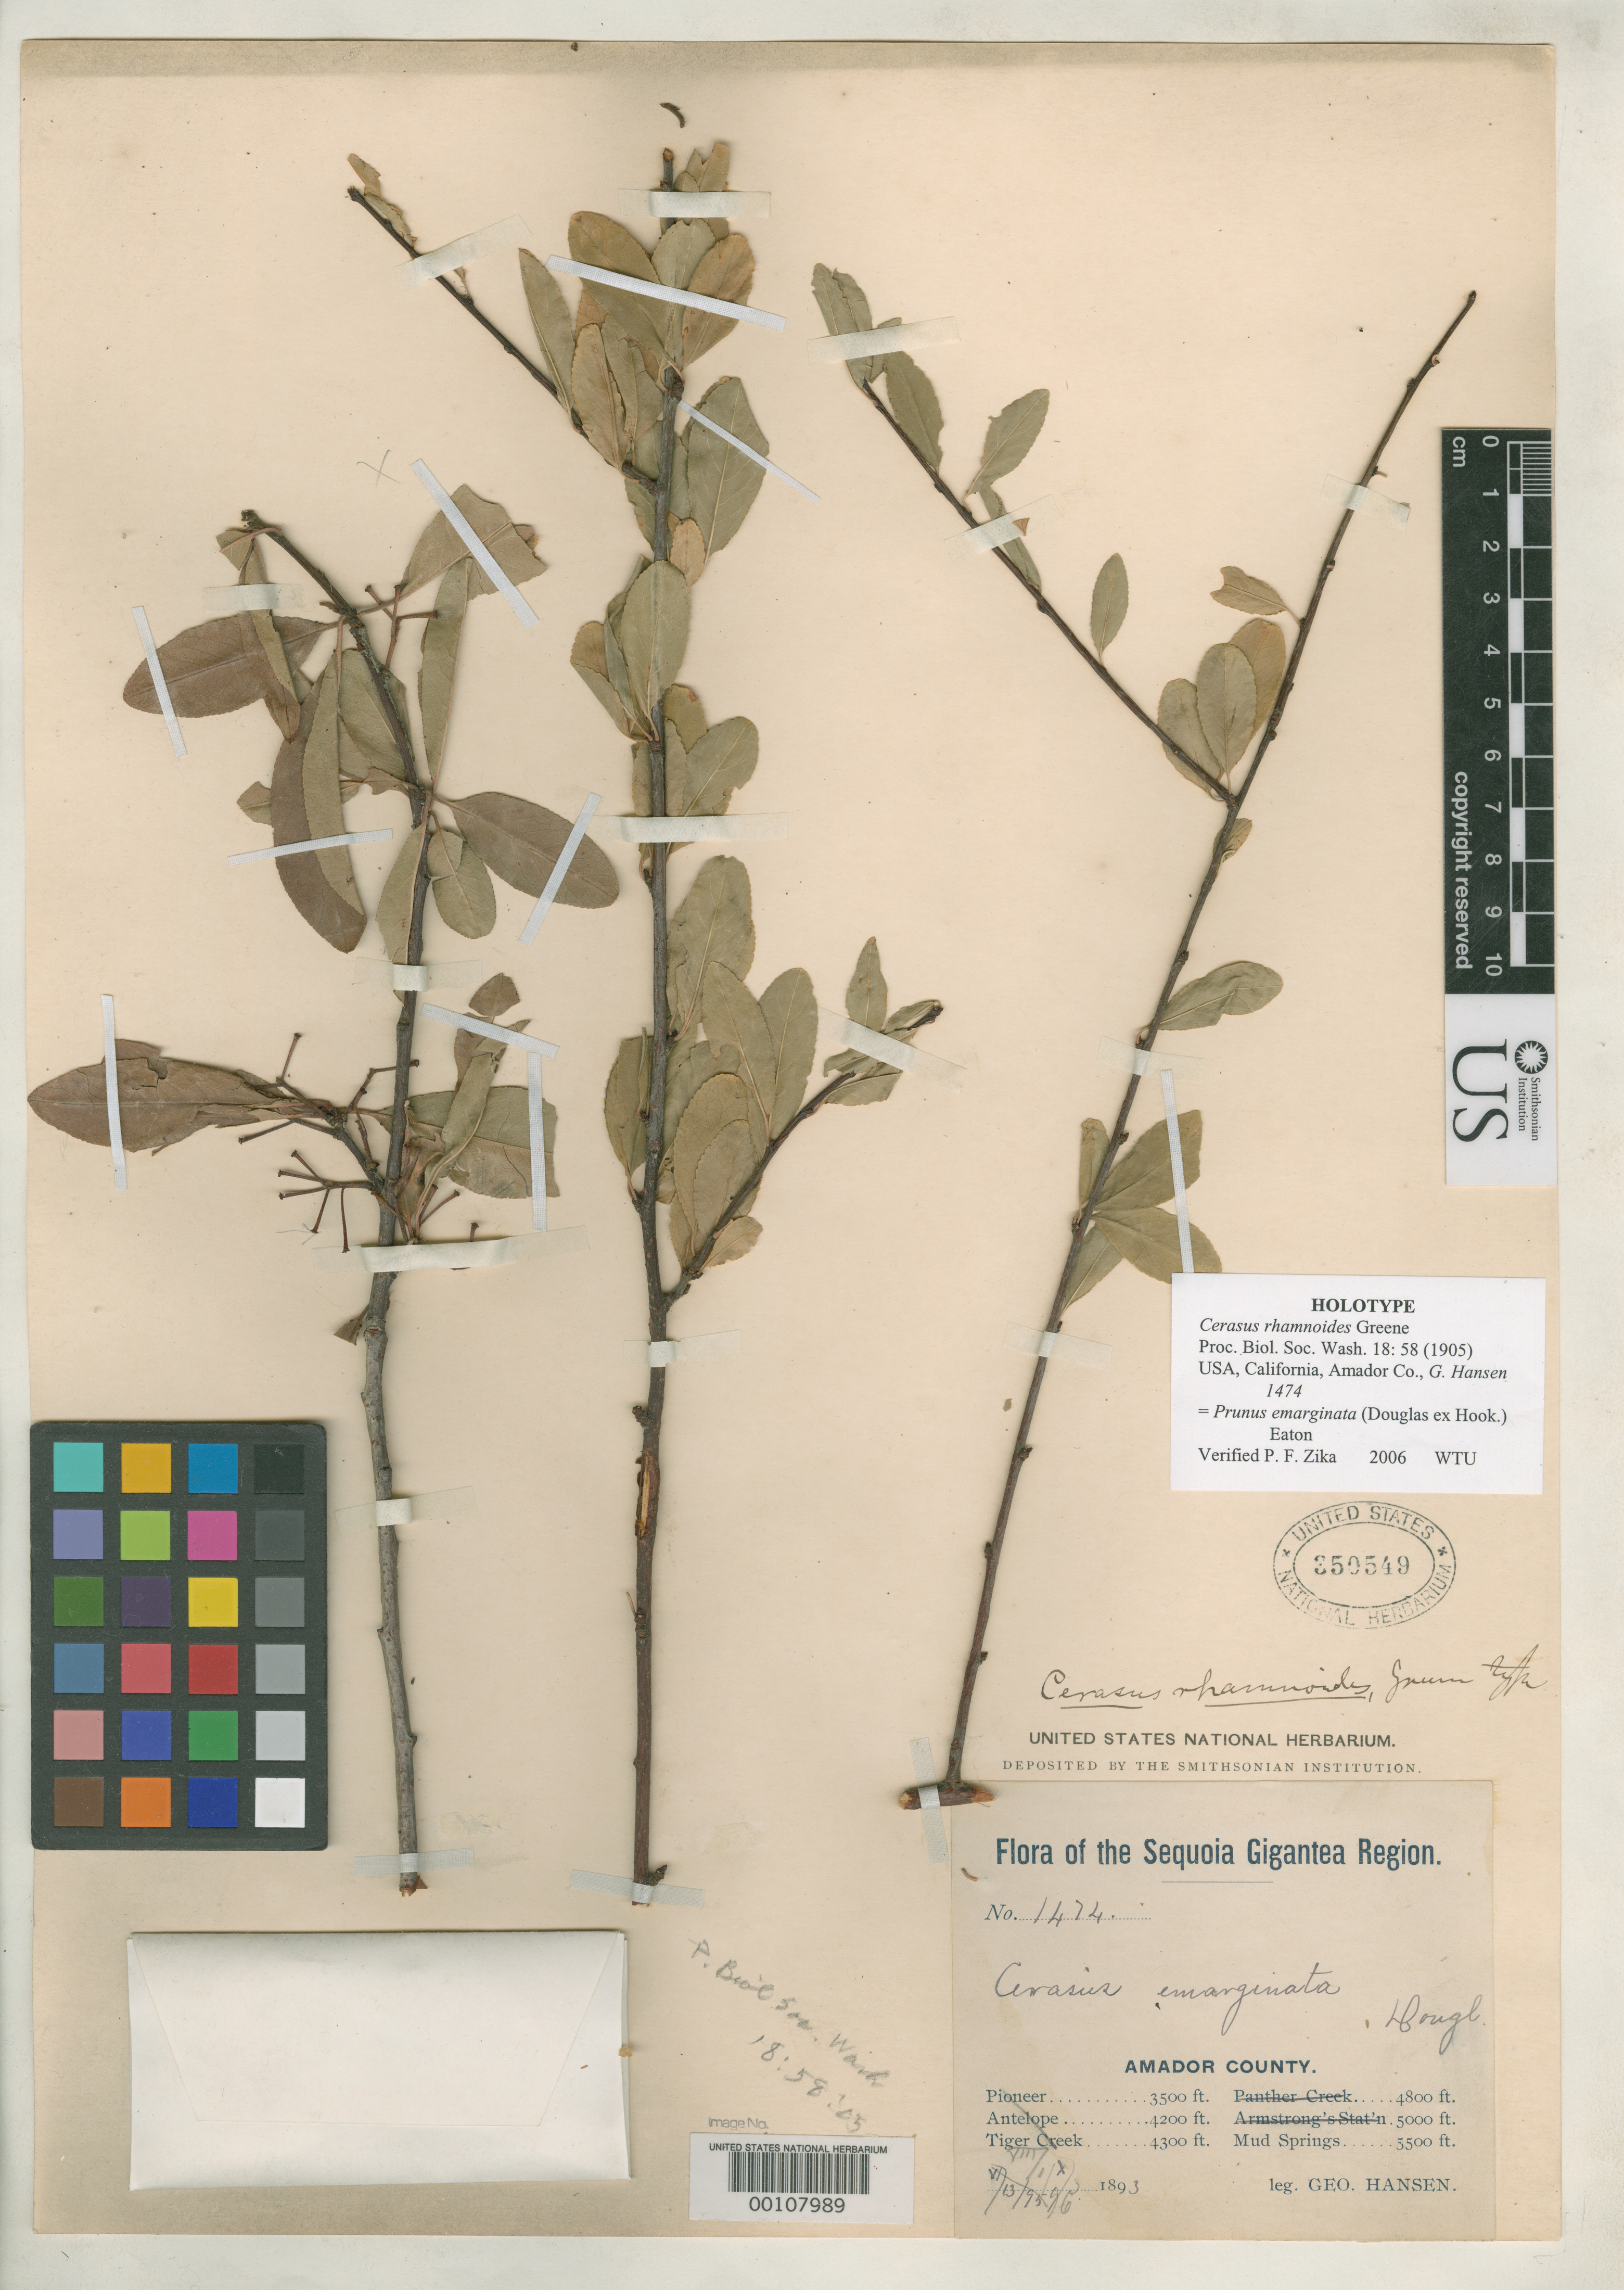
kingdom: Plantae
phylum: Tracheophyta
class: Magnoliopsida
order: Rosales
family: Rosaceae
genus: Cerasus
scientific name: Cerasus rhamnoides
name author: Greene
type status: Holotype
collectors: G. Hansen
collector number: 1474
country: United States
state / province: California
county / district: Amador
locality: Mud Springs.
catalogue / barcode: US 350549